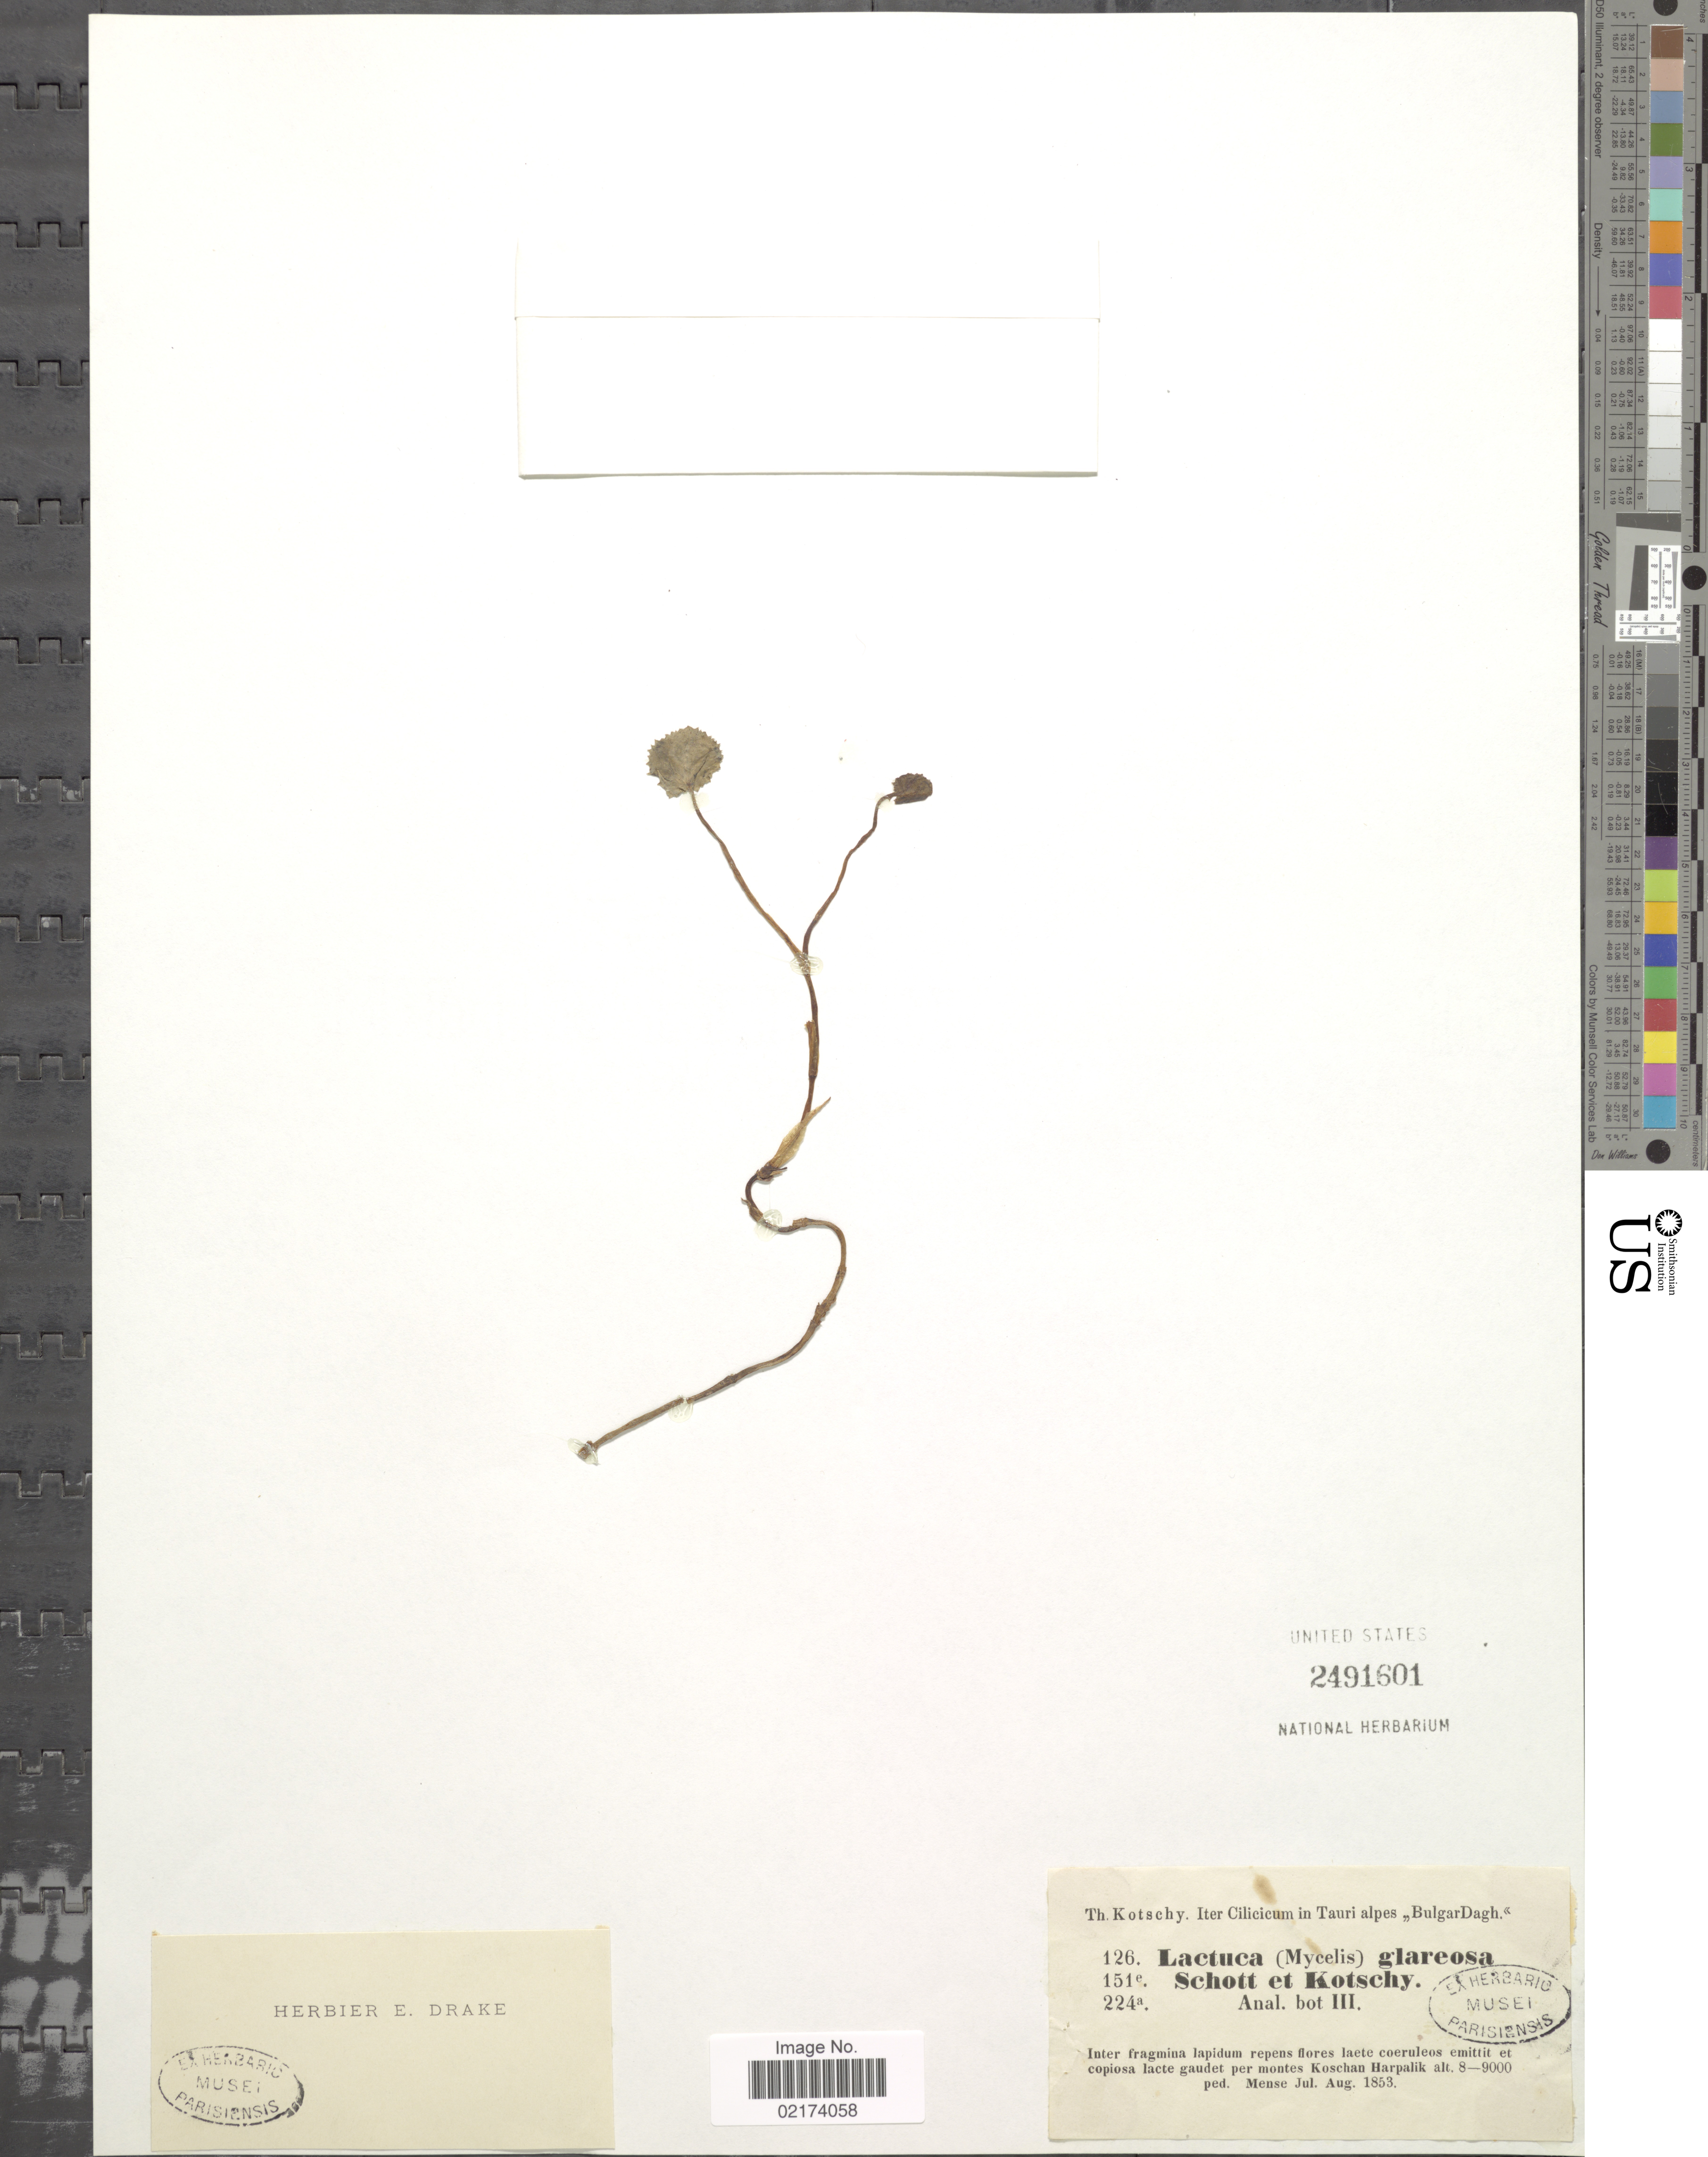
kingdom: Plantae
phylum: Tracheophyta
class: Magnoliopsida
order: Asterales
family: Asteraceae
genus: Lactuca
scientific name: Lactuca glareosa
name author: Boiss.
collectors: K. G. Kotschy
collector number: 126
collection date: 1853-07/1853-08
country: Turkey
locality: Cilicicum in Tauri alpes, BulgarDagh, montes Koschan Harpalik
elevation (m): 2438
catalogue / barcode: US 2491601